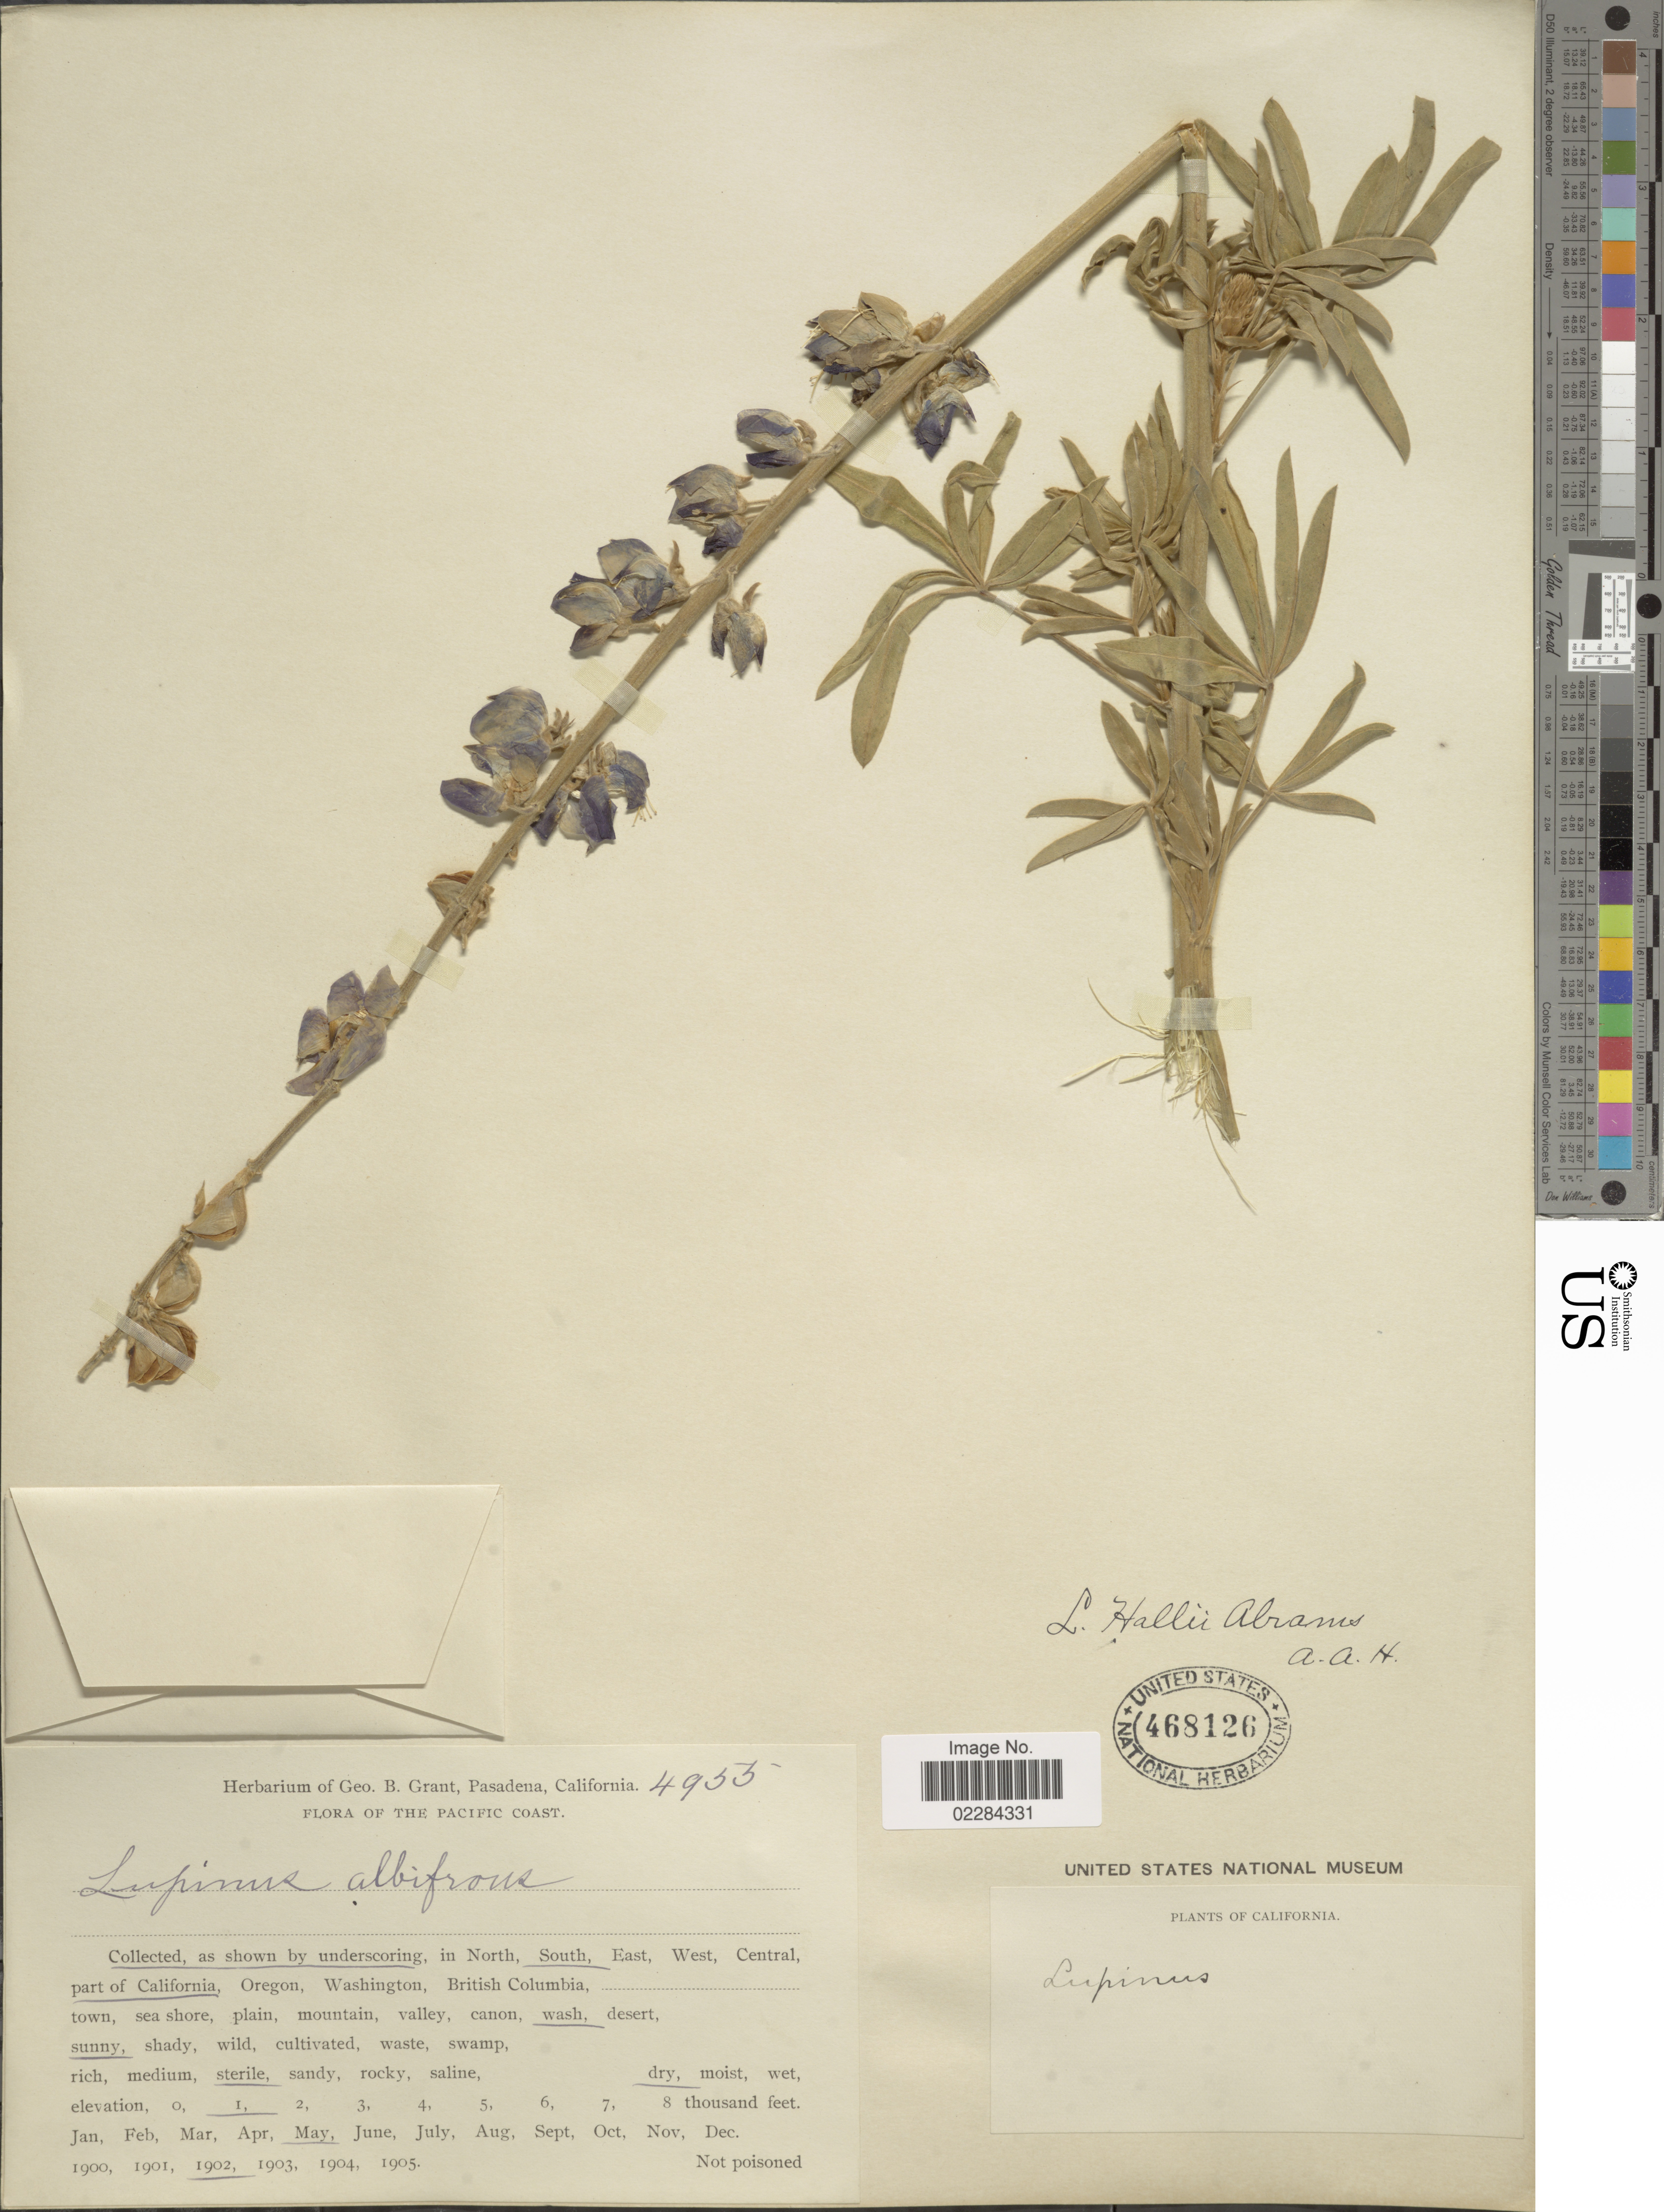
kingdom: Plantae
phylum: Tracheophyta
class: Magnoliopsida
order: Fabales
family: Fabaceae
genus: Lupinus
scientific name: Lupinus excubitus var. hallii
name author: (Abrams) C.P. Sm.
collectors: ex herb. Geo. B. Grant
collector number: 4955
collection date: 1902-05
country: United States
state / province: California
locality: The Pacific Coast. South part of California. wash.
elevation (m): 305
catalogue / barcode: US 468126